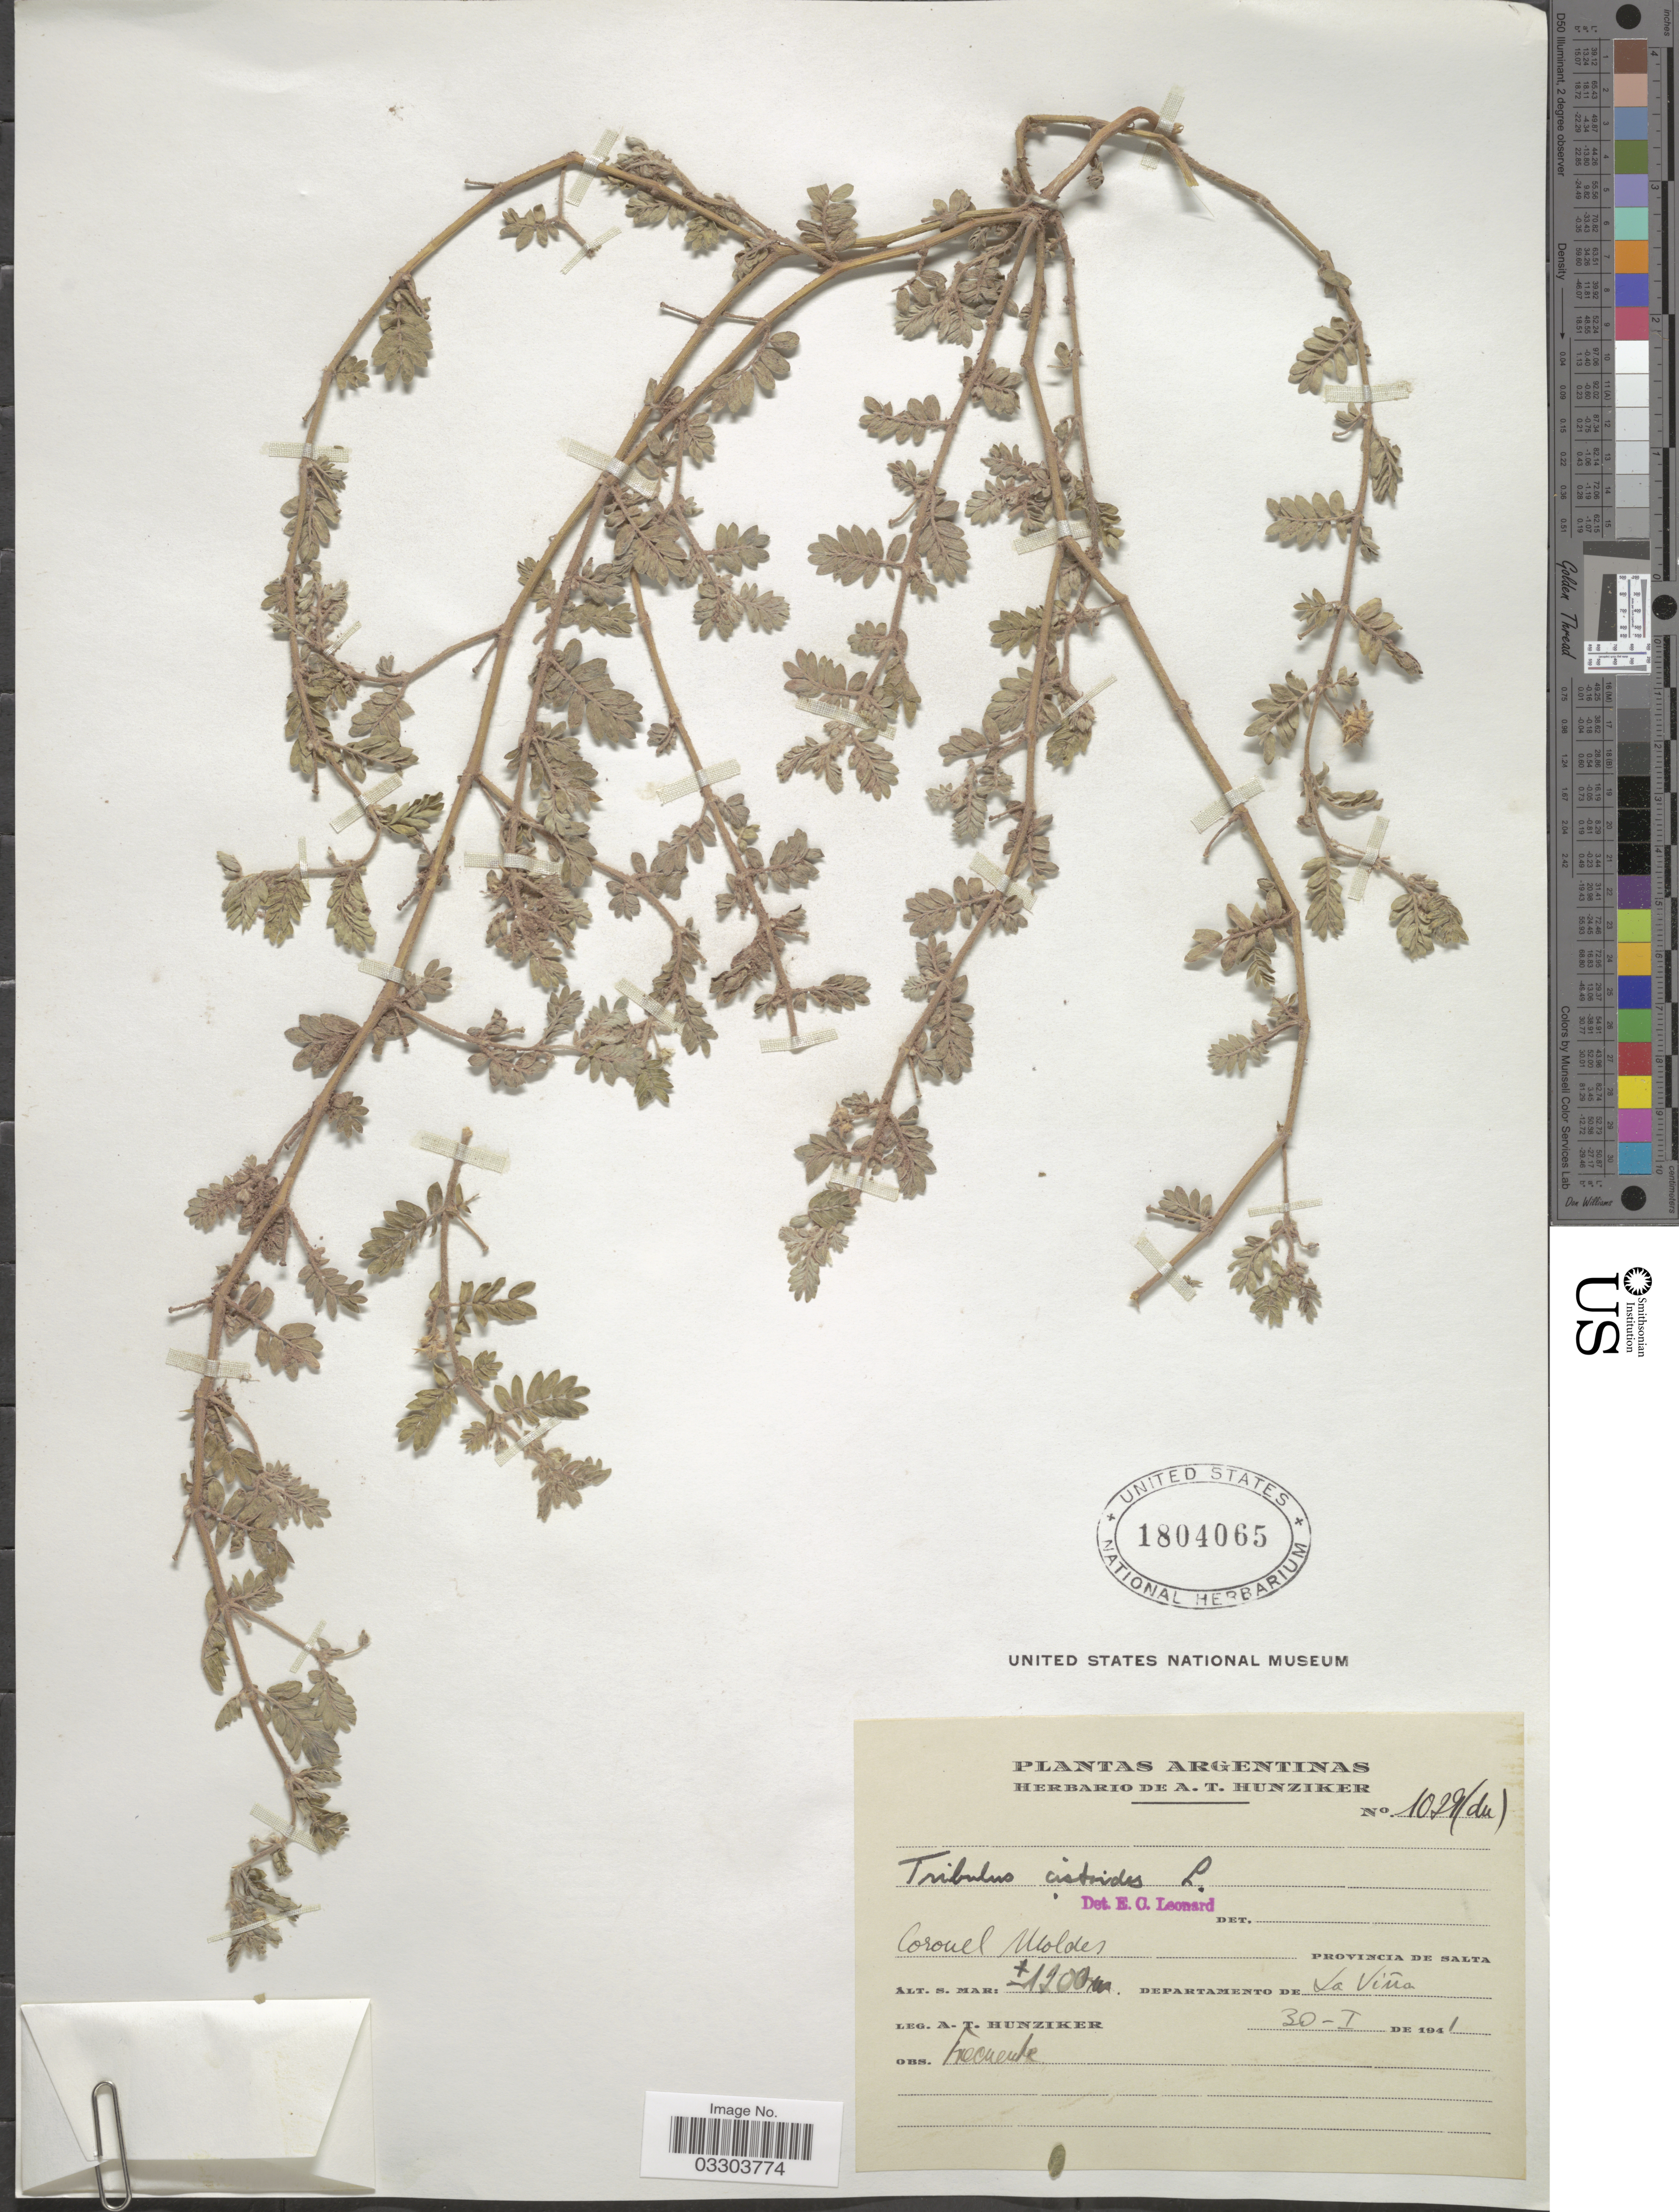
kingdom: Plantae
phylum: Tracheophyta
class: Magnoliopsida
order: Zygophyllales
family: Zygophyllaceae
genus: Tribulus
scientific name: Tribulus terrestris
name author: L.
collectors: A. T. Hunziker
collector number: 1029(du)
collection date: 1941-01-30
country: Argentina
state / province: Salta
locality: Coronel Moldes. Departamento de La Viña.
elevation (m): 1200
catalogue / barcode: US 1804065